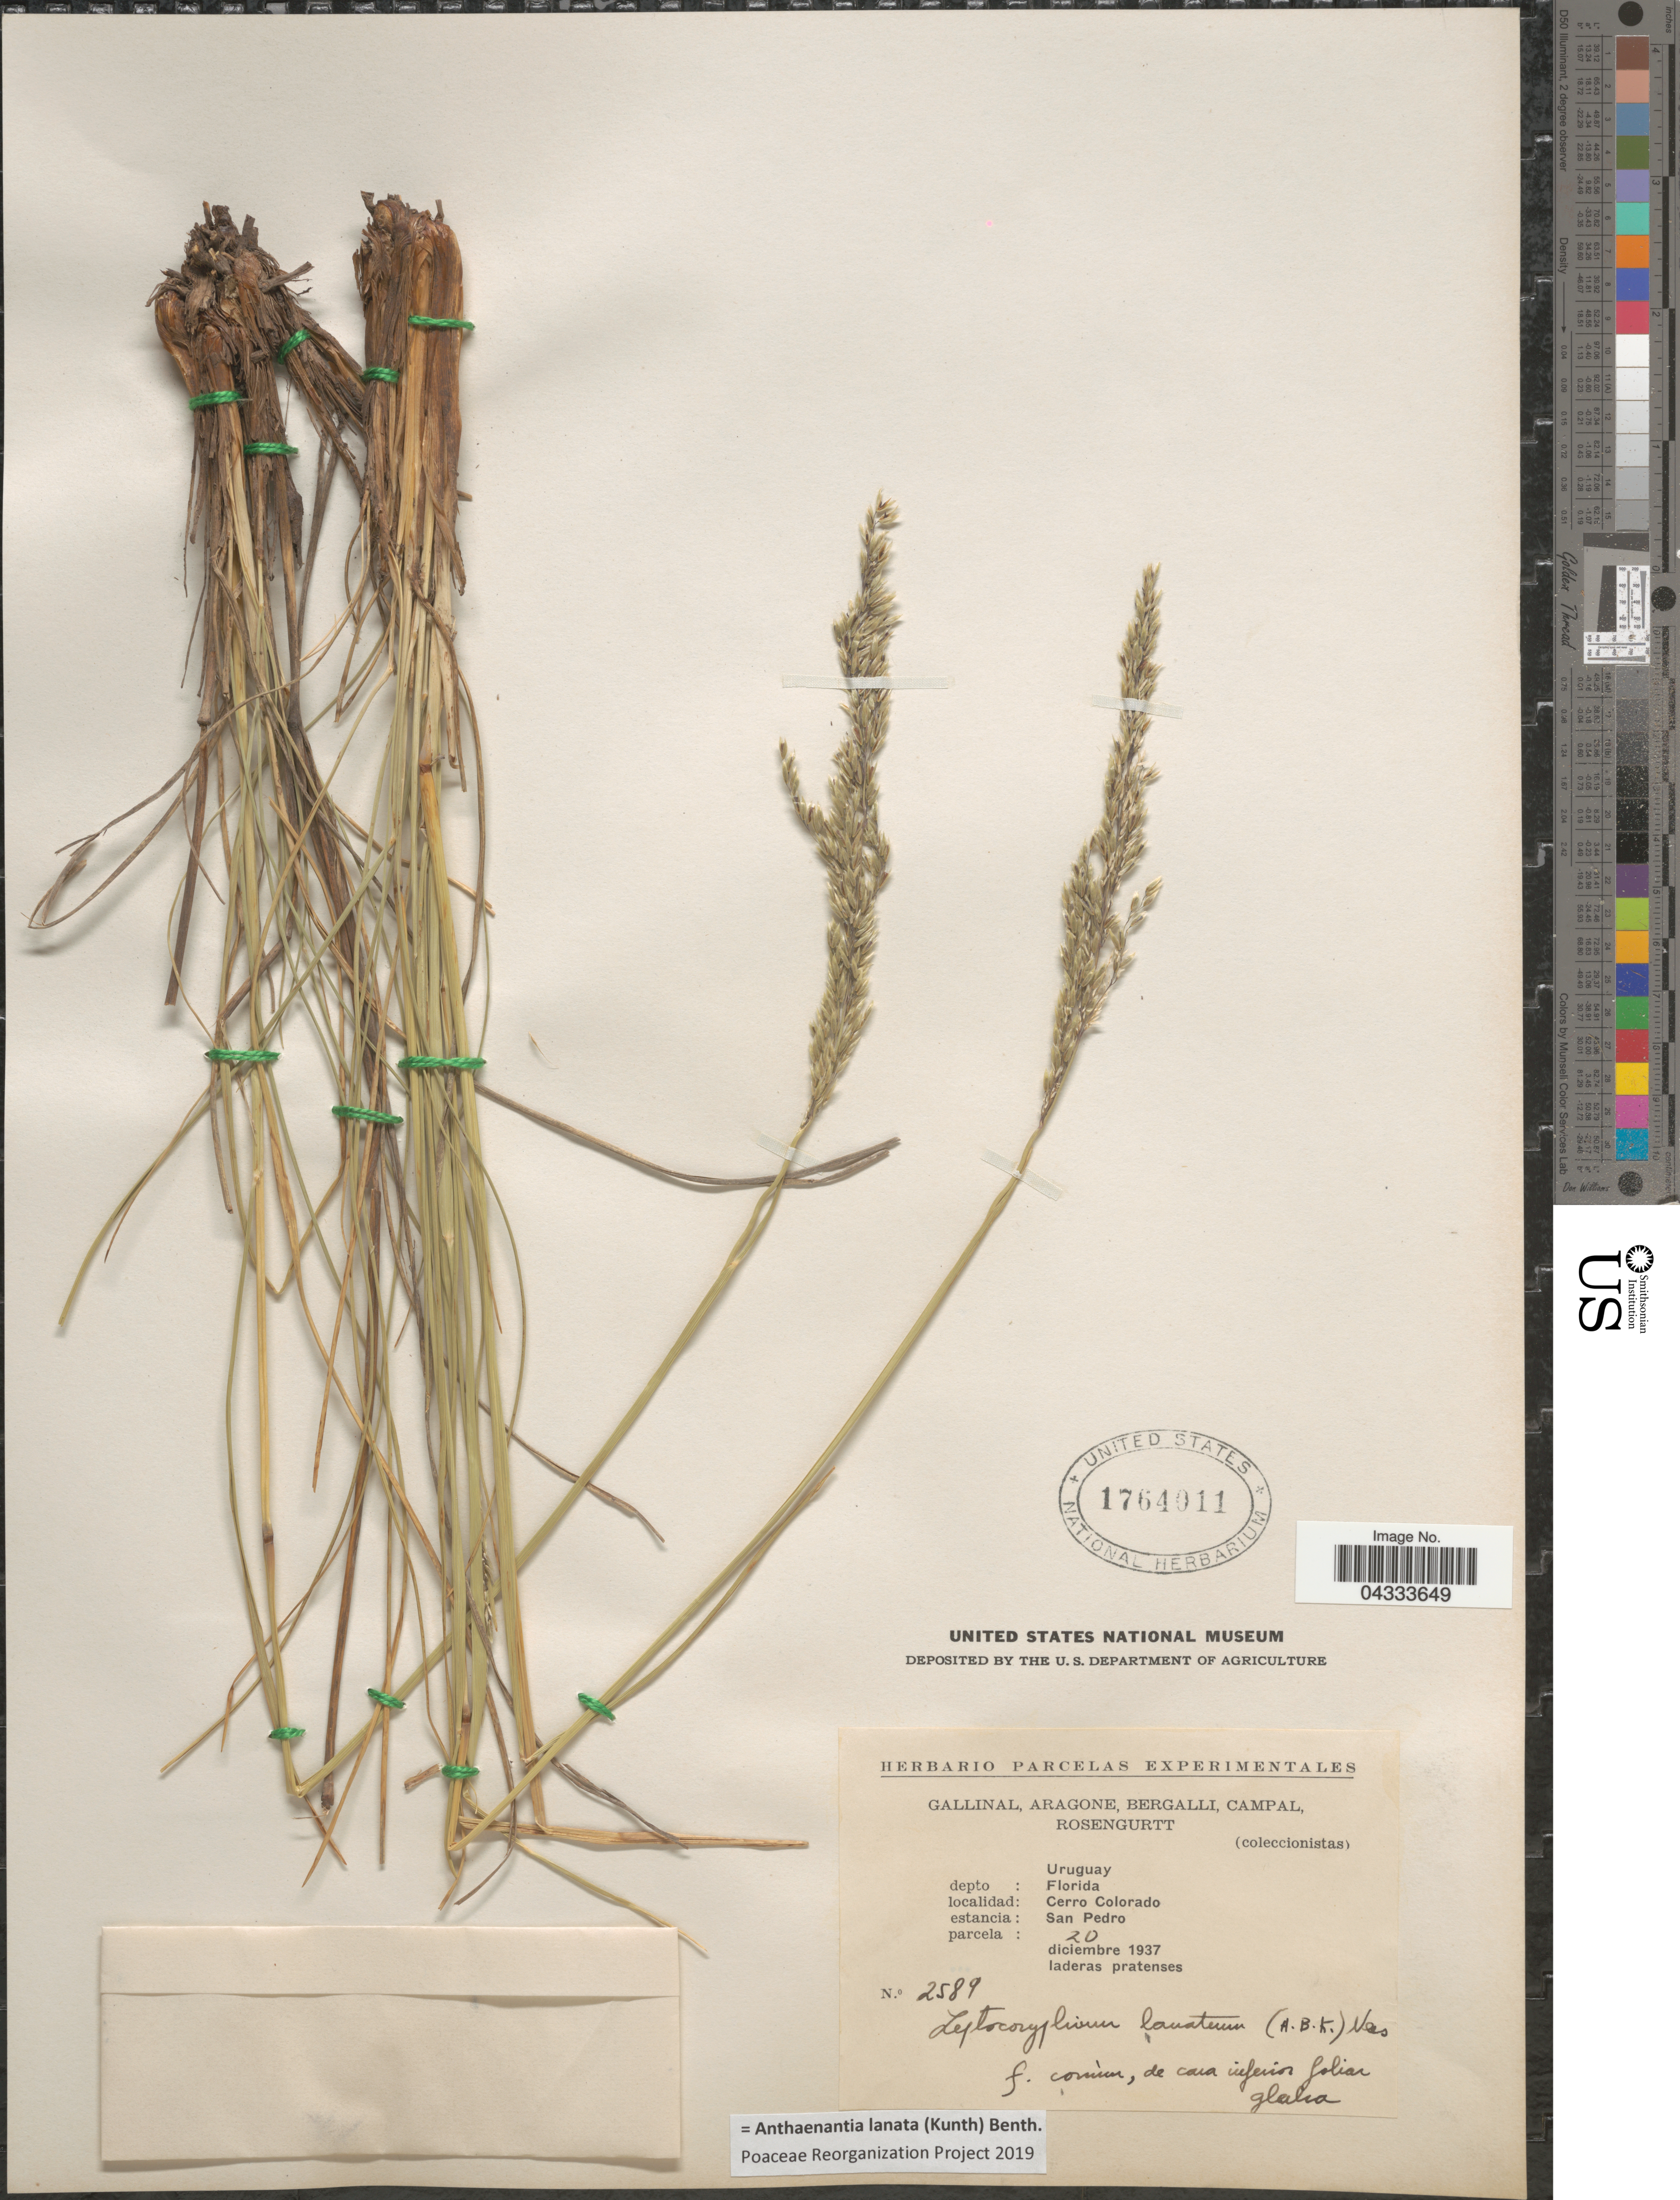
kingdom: Plantae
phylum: Tracheophyta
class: Liliopsida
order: Poales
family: Poaceae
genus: Anthaenantia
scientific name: Anthaenantia lanata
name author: (Kunth) Benth.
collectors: -. Gallinal, -- Aragone, -- Bergalli, -- Campal & Rosengurtt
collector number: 2589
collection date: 1937-12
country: Uruguay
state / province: Florida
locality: Depto: Florida. Cerro Colorado. Estancia: San Pedro. Parcela: 20.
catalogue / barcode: US 1764011